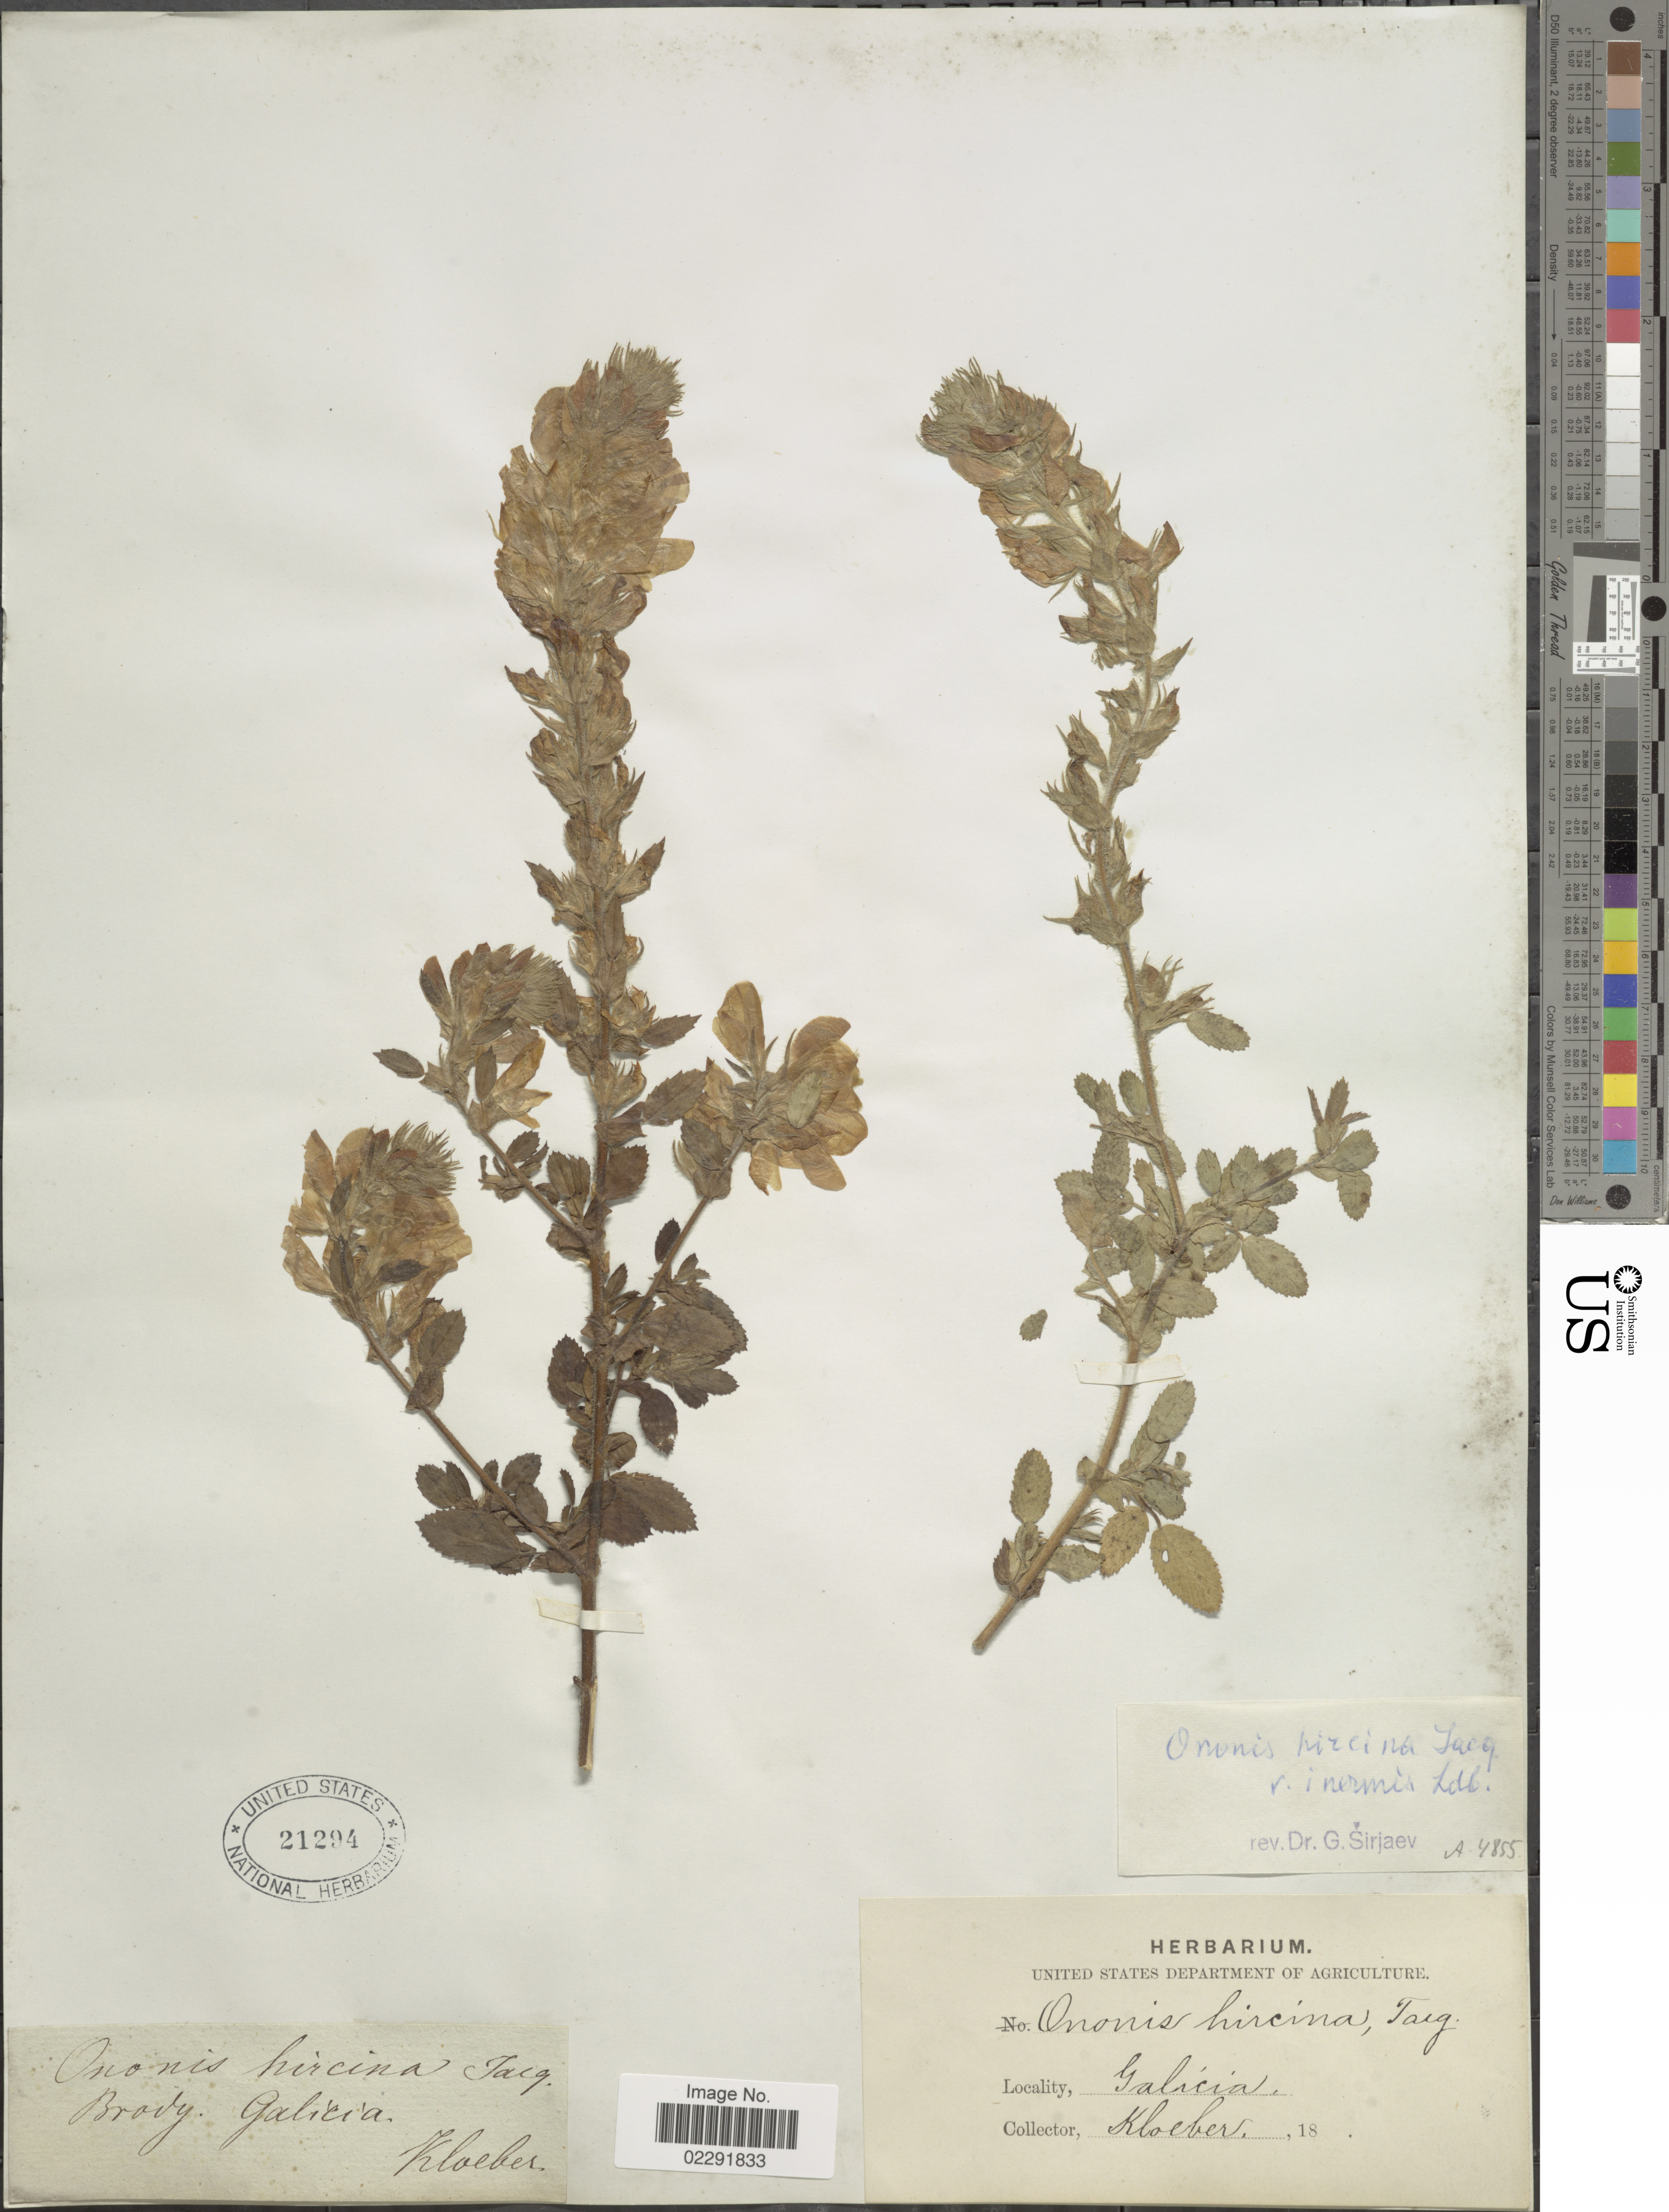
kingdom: Plantae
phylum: Tracheophyta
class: Magnoliopsida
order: Fabales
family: Fabaceae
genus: Ononis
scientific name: Ononis hircina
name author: Jacq.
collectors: Kloeber, --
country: Ukraine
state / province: L'viv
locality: Brody. Galicia.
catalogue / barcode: US 21294